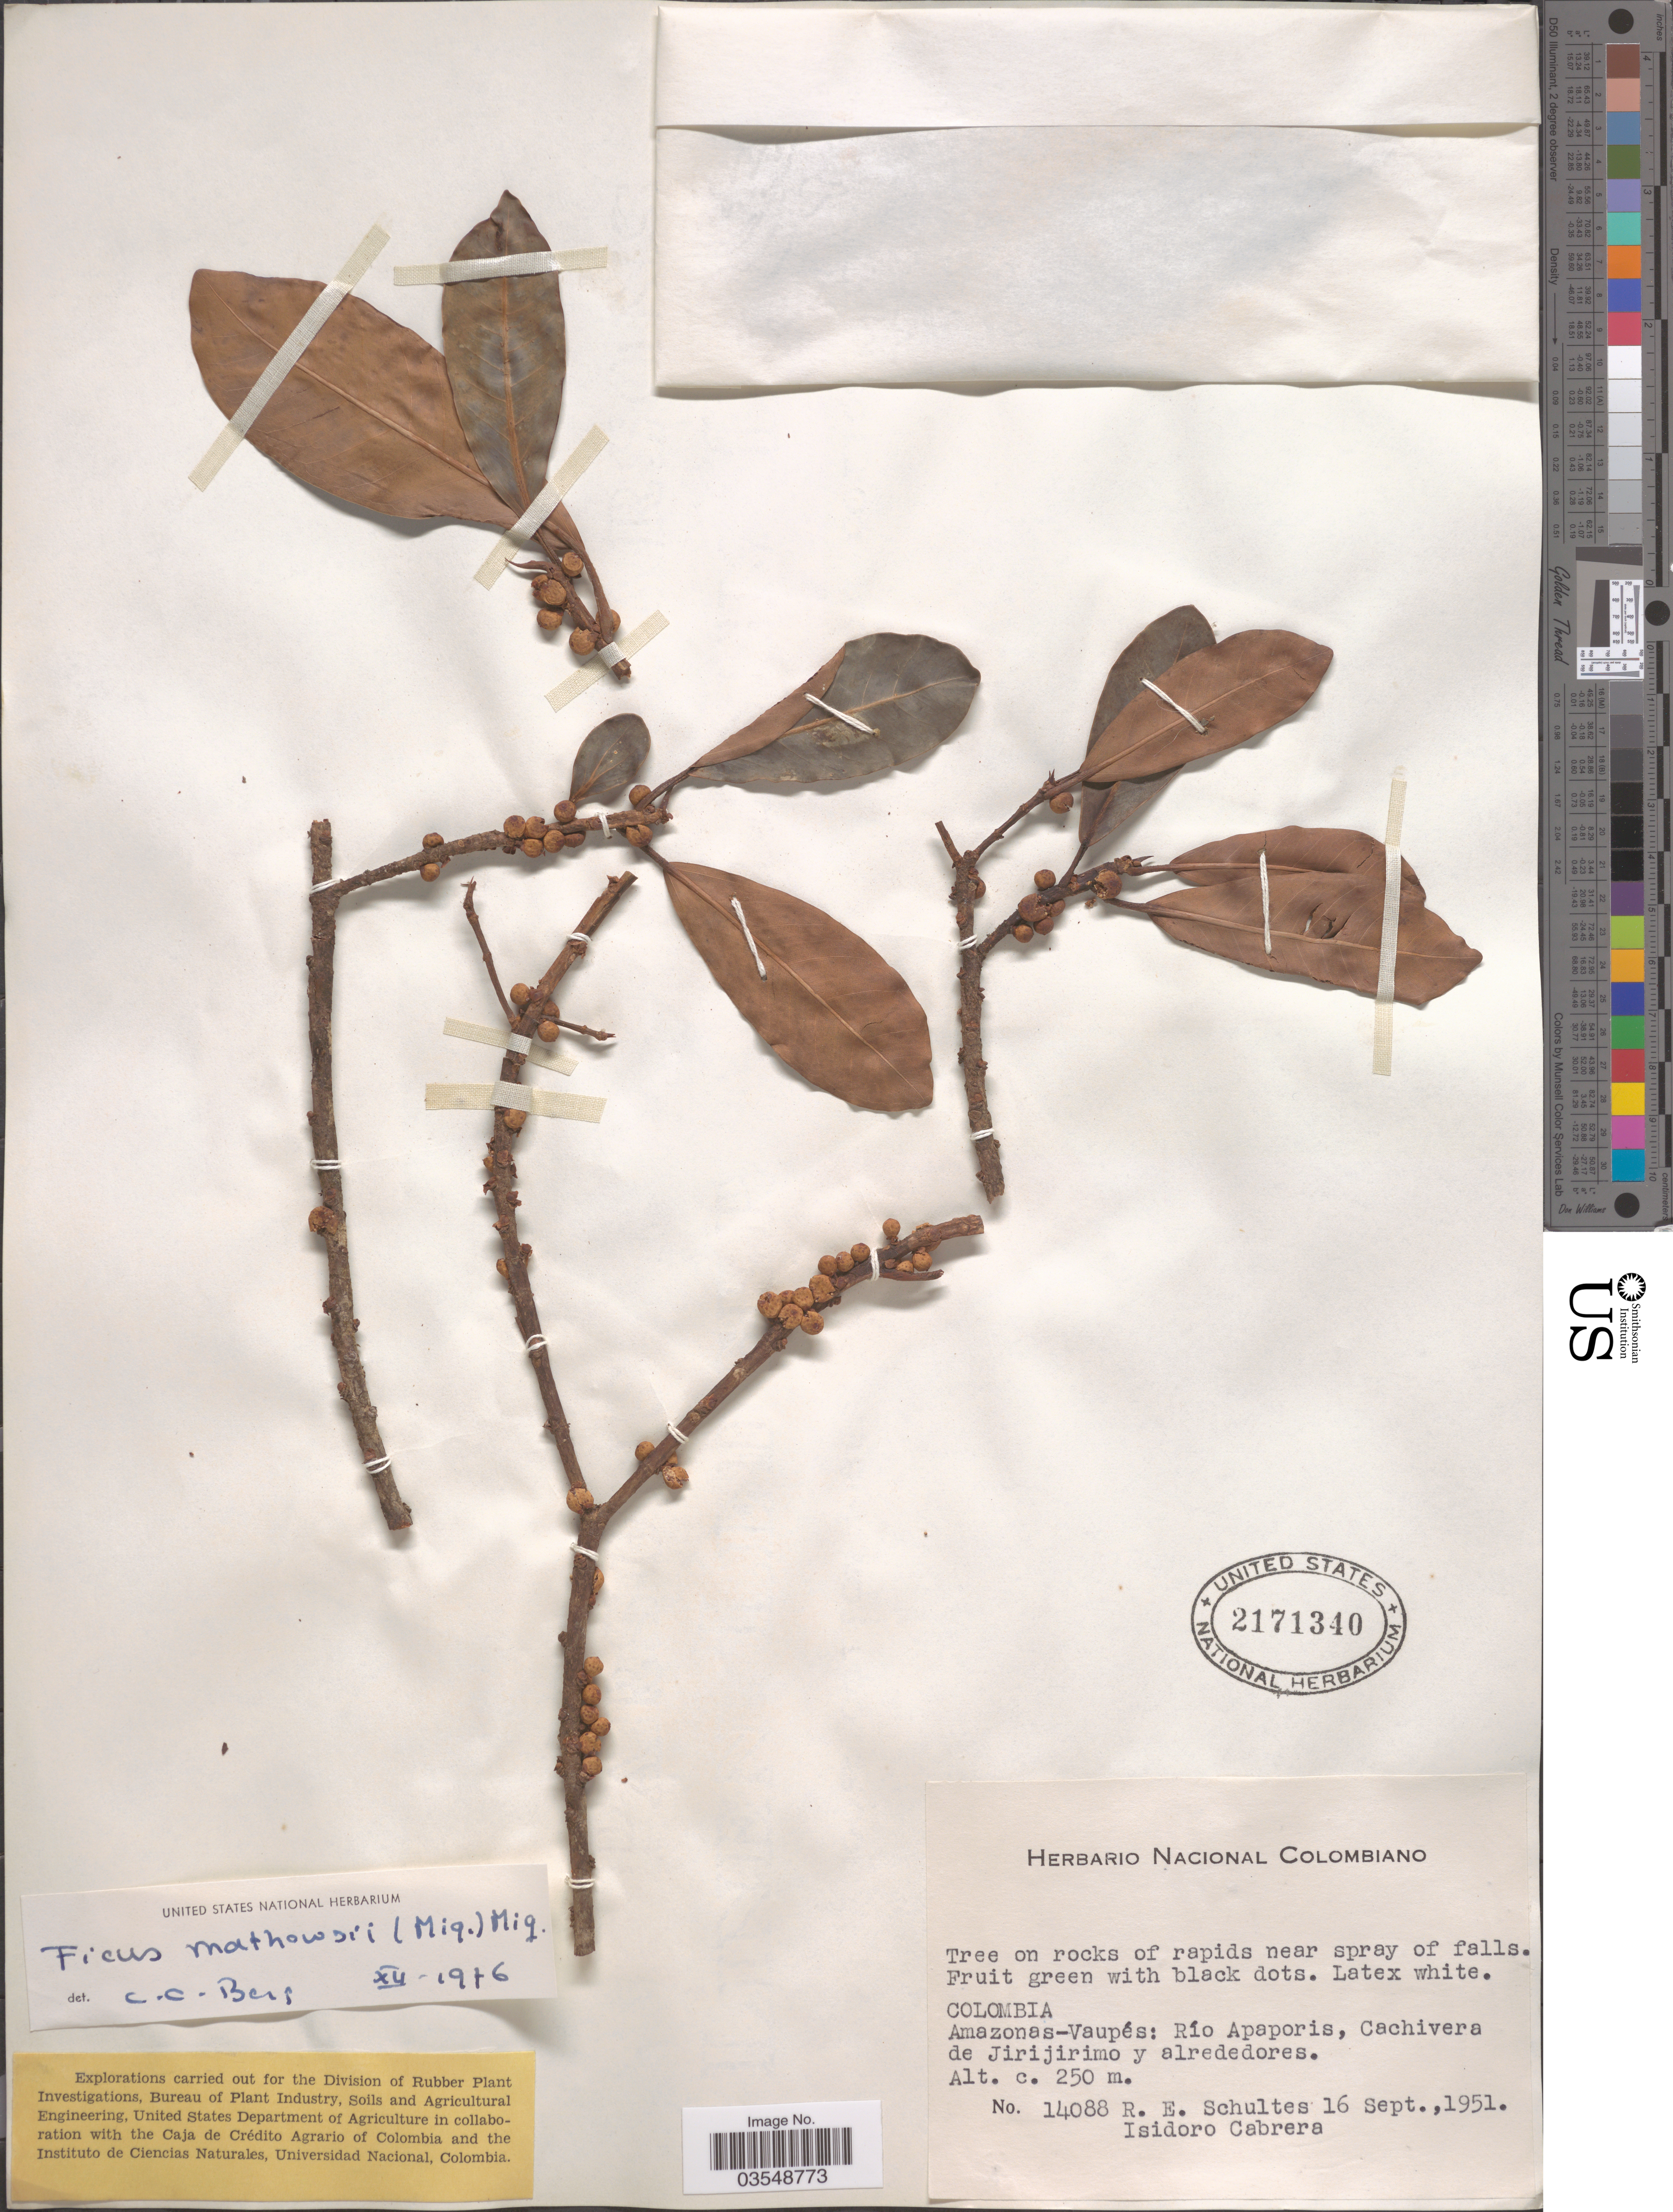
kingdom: Plantae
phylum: Tracheophyta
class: Magnoliopsida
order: Rosales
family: Moraceae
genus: Ficus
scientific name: Ficus mathewsii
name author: (Miq.) Miq.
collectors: R. E. Schultes & I. Cabrera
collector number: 14088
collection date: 1951-09-16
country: Colombia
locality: Amazonas-Vaupés: Río Apaporis, Cachivera de Jirijirimo y alrededores.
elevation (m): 250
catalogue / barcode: US 2171340